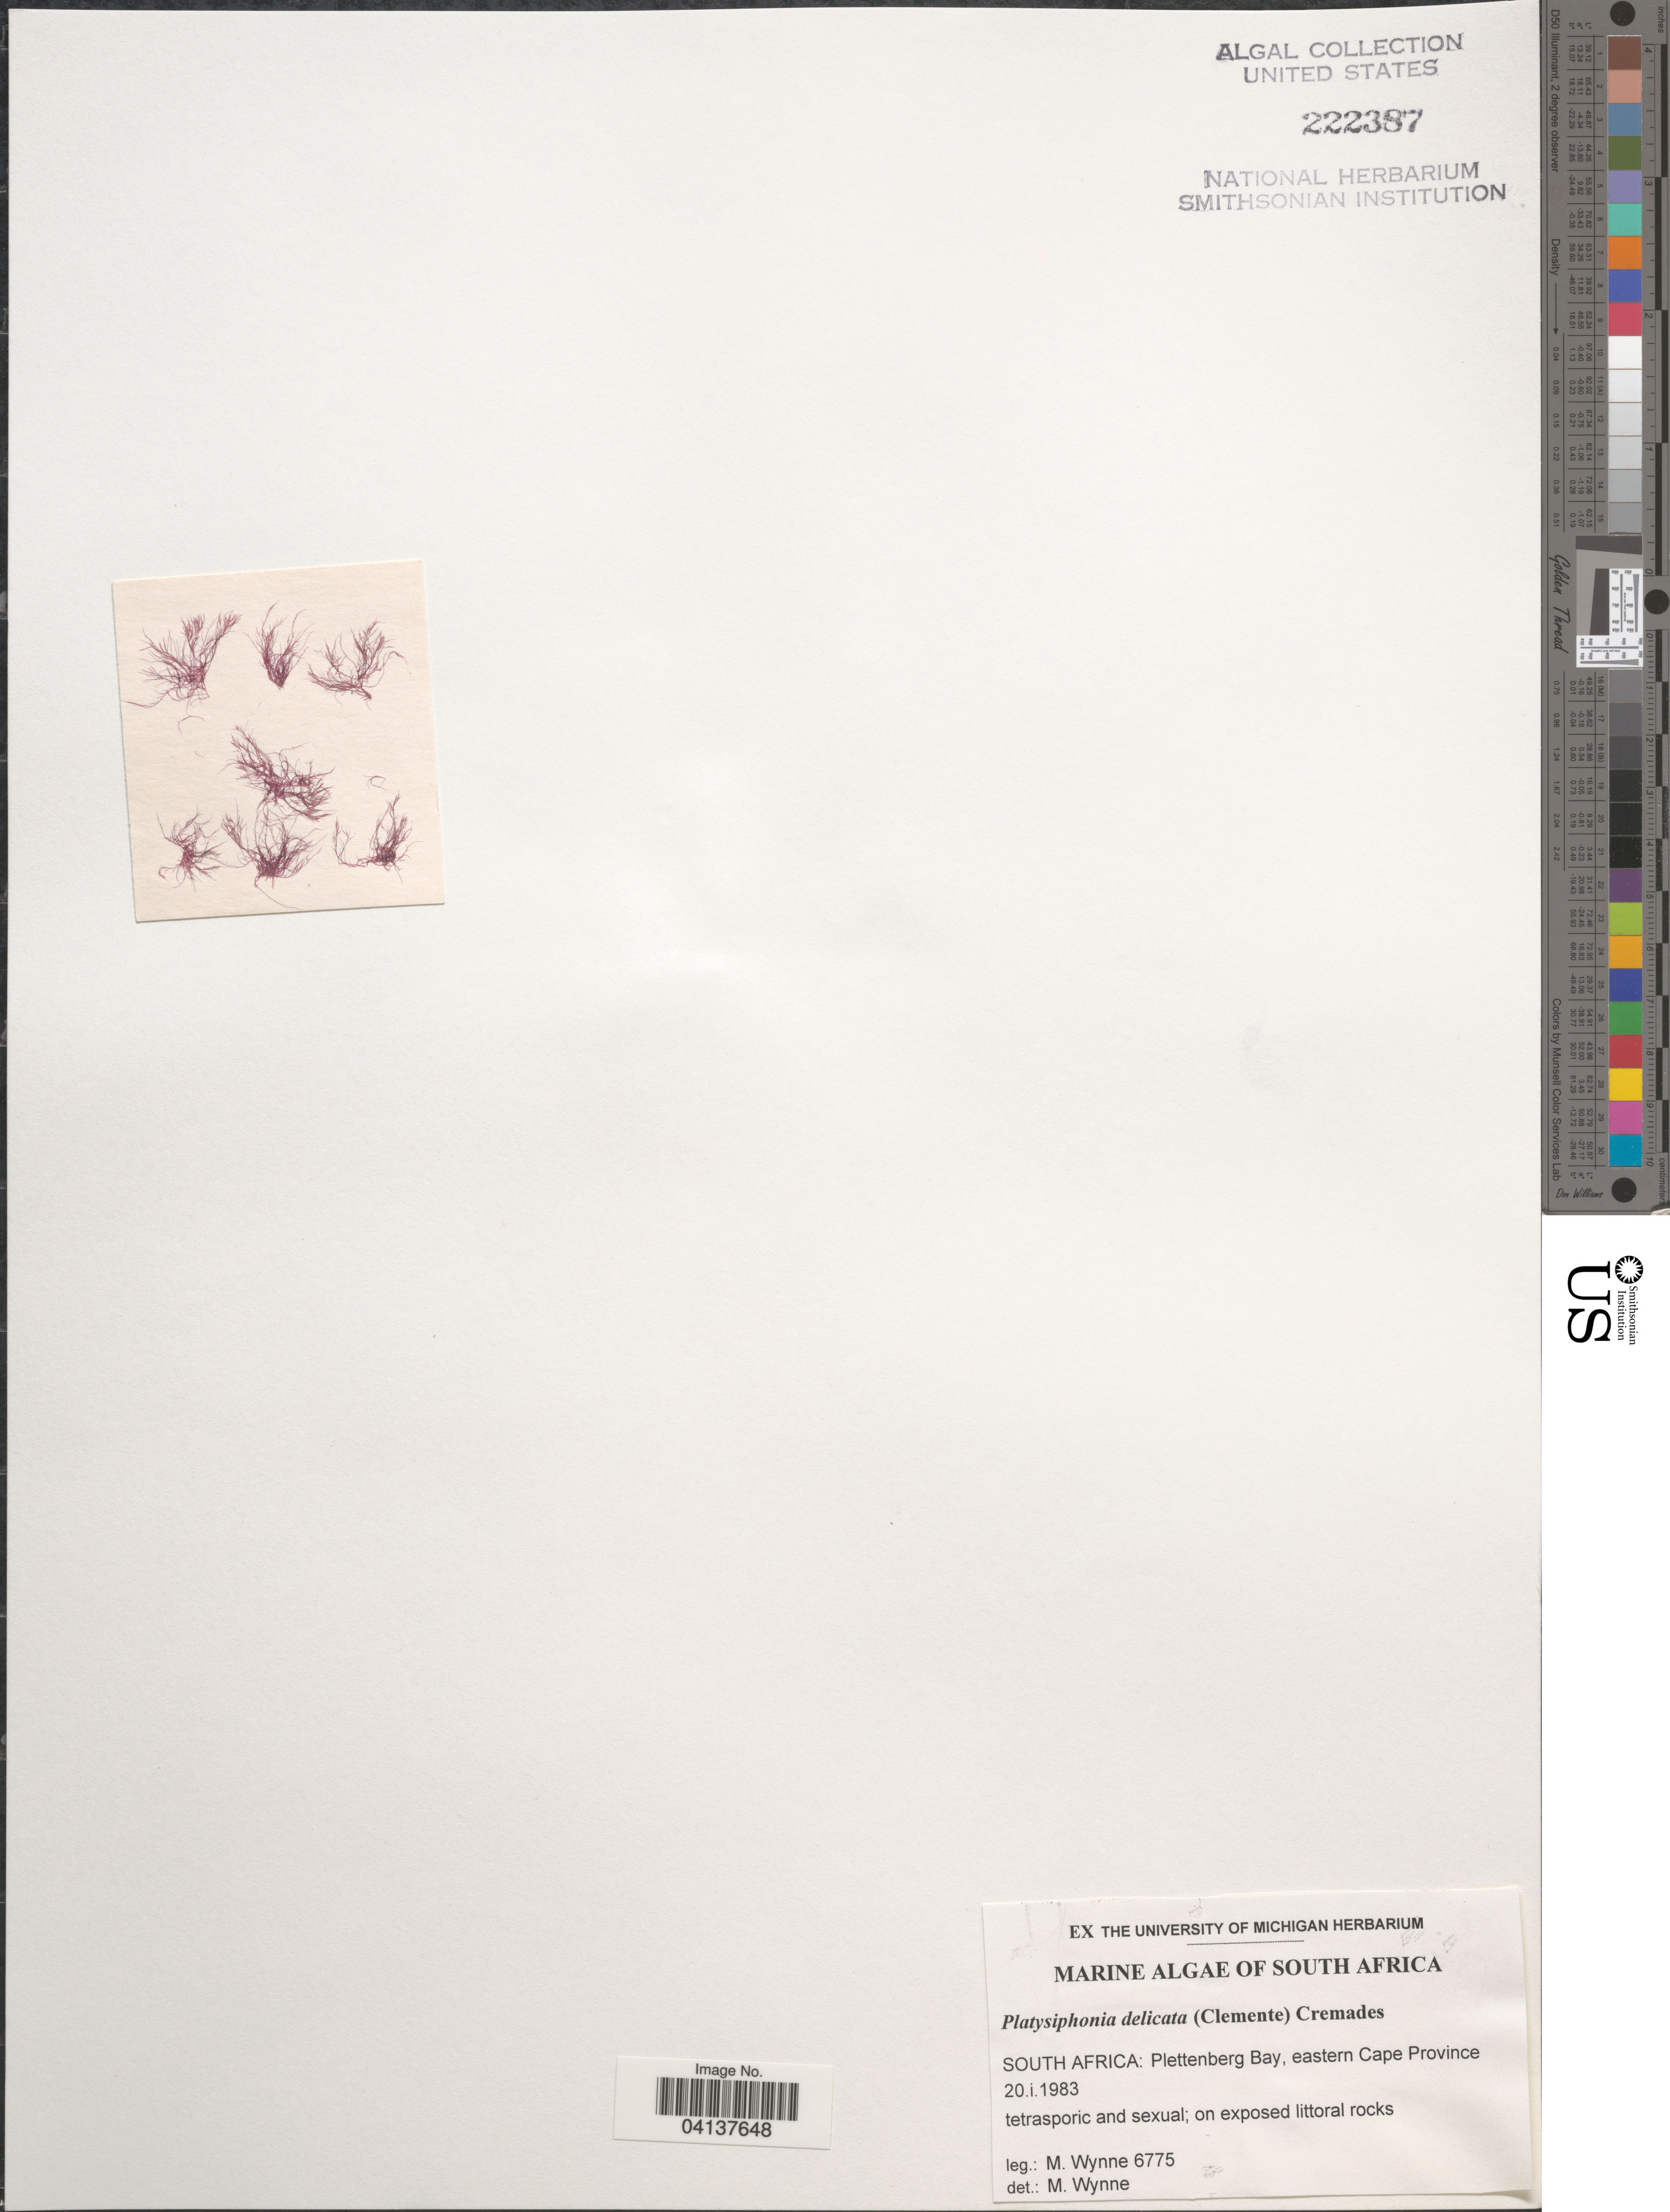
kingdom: Plantae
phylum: Rhodophyta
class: Florideophyceae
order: Ceramiales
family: Sarcomeniaceae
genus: Platysiphonia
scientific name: Platysiphonia delicata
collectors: M.J. Wynne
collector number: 6775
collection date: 1983-01-20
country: South Africa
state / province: Western Cape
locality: Plettenberg Bay, eastern Cape Province.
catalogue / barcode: US 222387